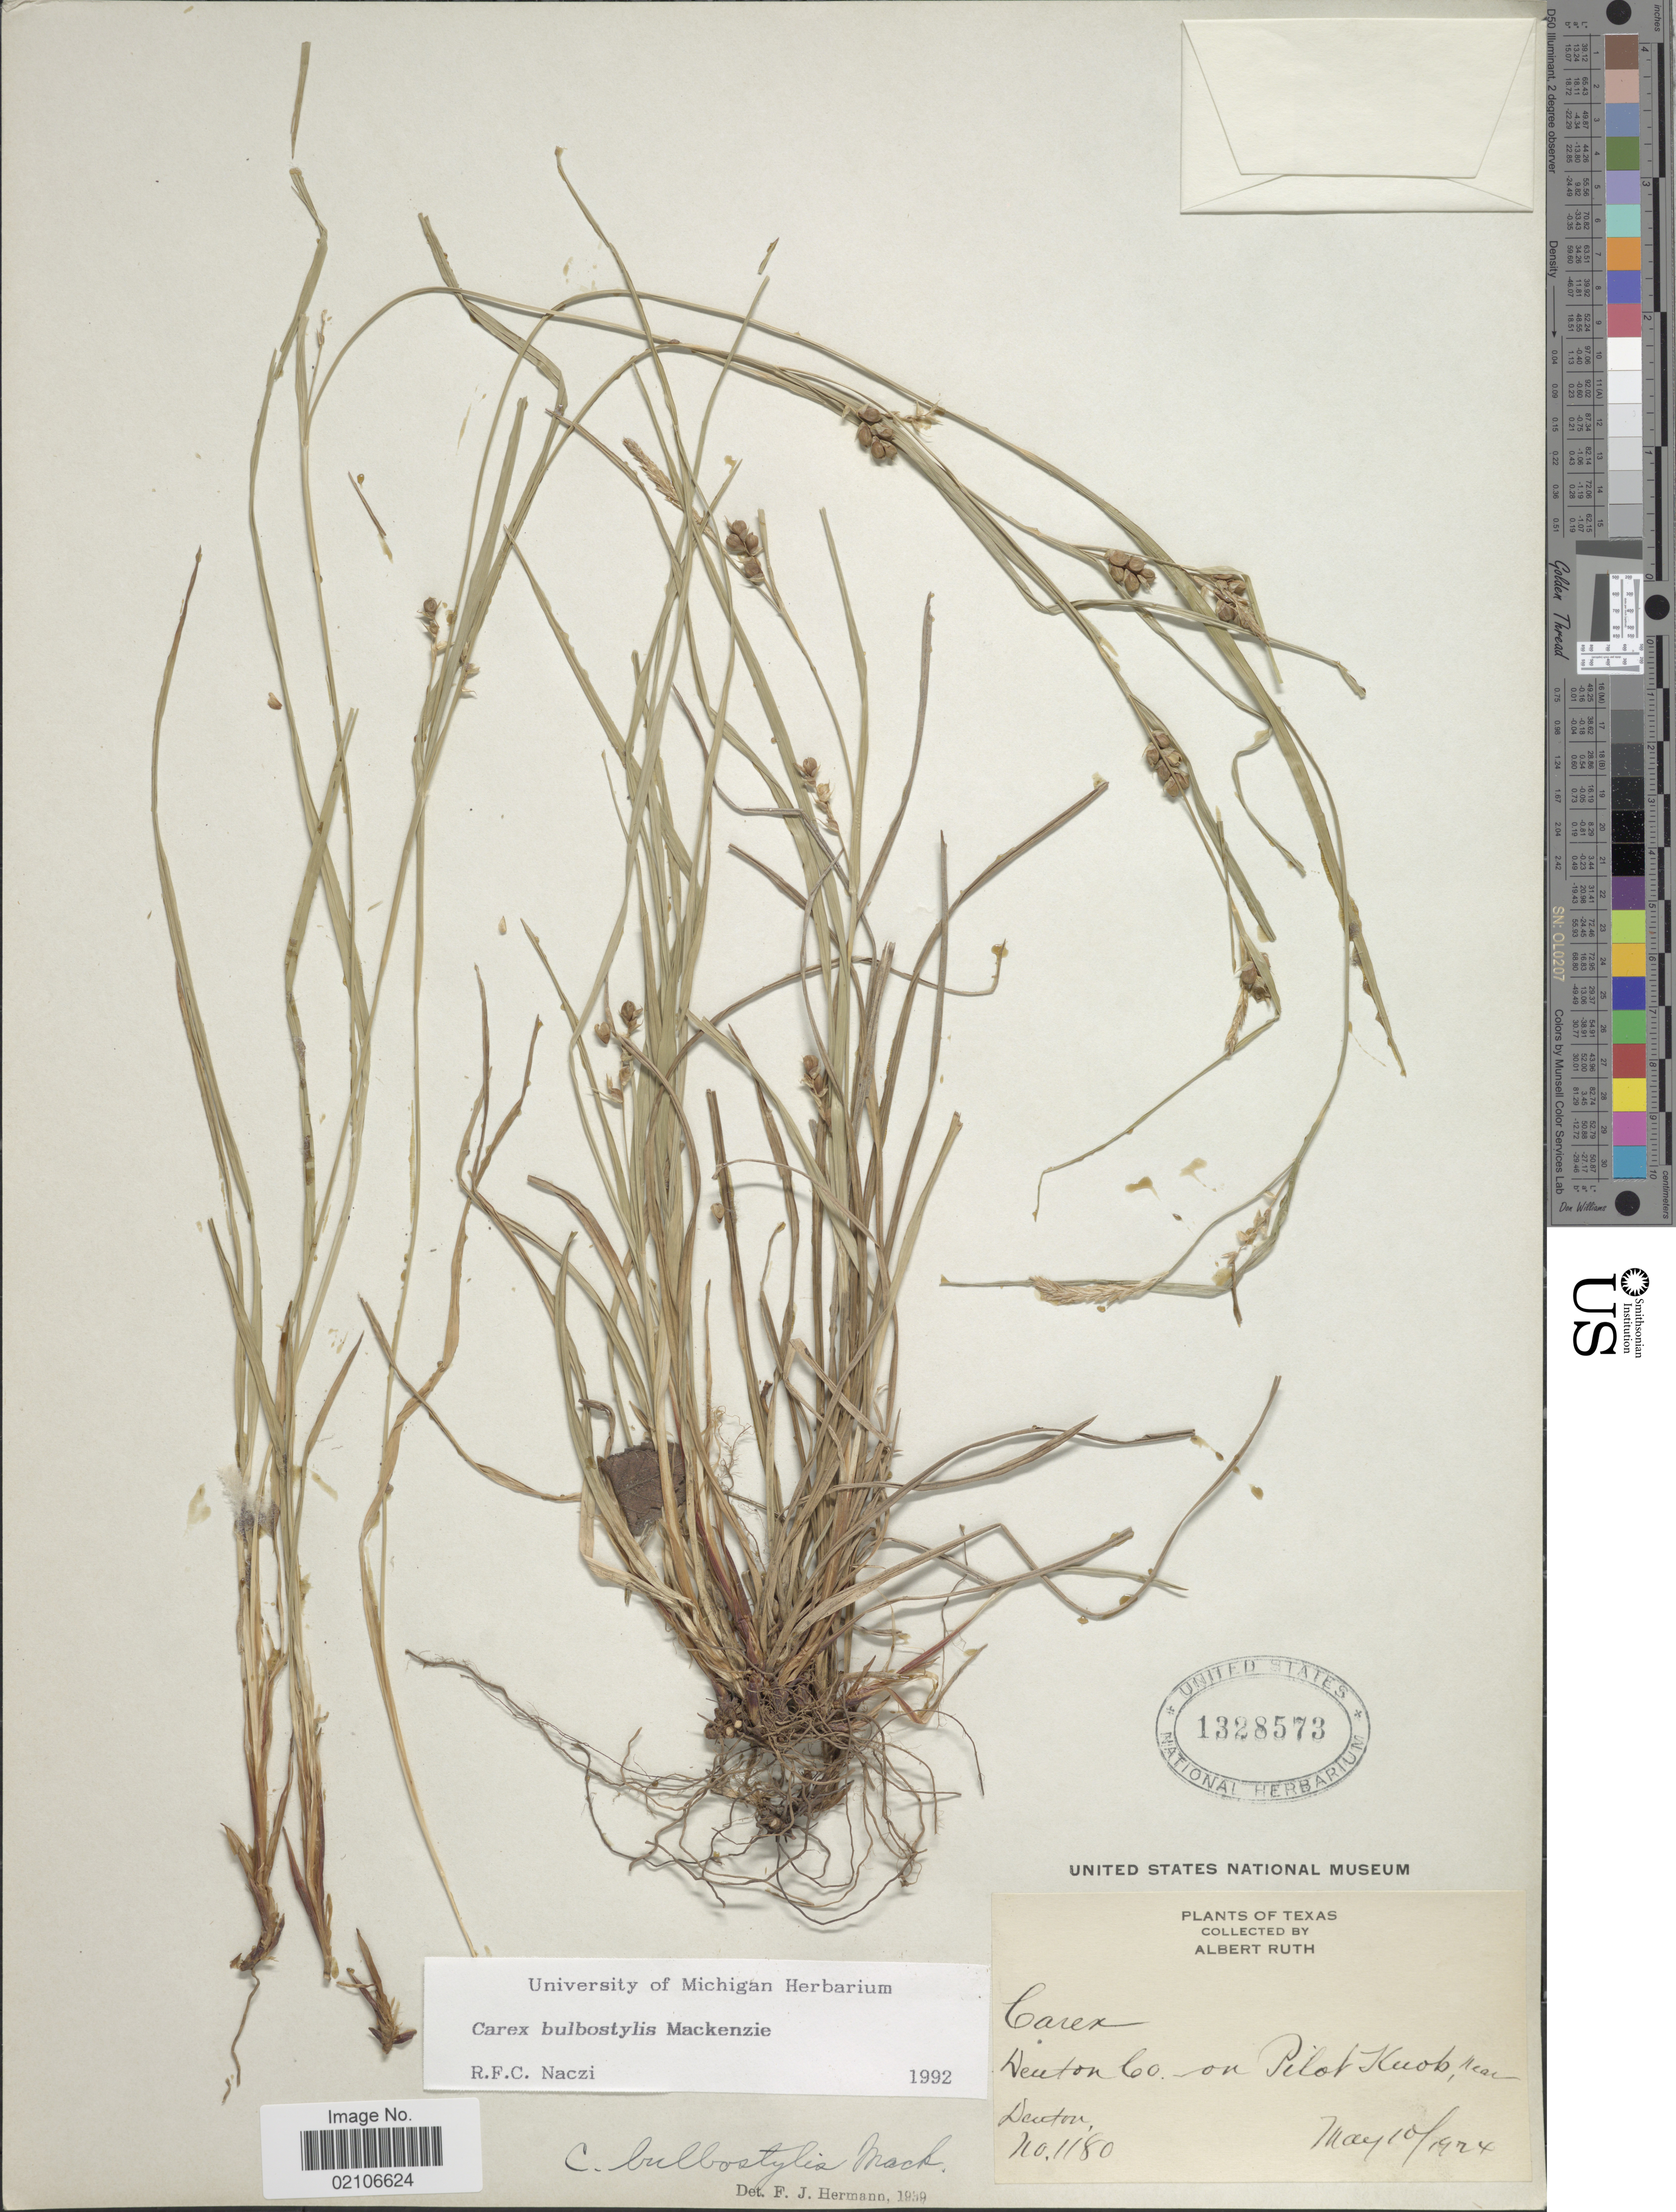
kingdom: Plantae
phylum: Tracheophyta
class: Liliopsida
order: Poales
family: Cyperaceae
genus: Carex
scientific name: Carex bulbostylis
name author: Mack.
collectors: A. Ruth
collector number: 1180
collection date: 1924-05-10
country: United States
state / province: Texas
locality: Denton Co.- on Pilot Knob, near Denton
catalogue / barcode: US 1328573